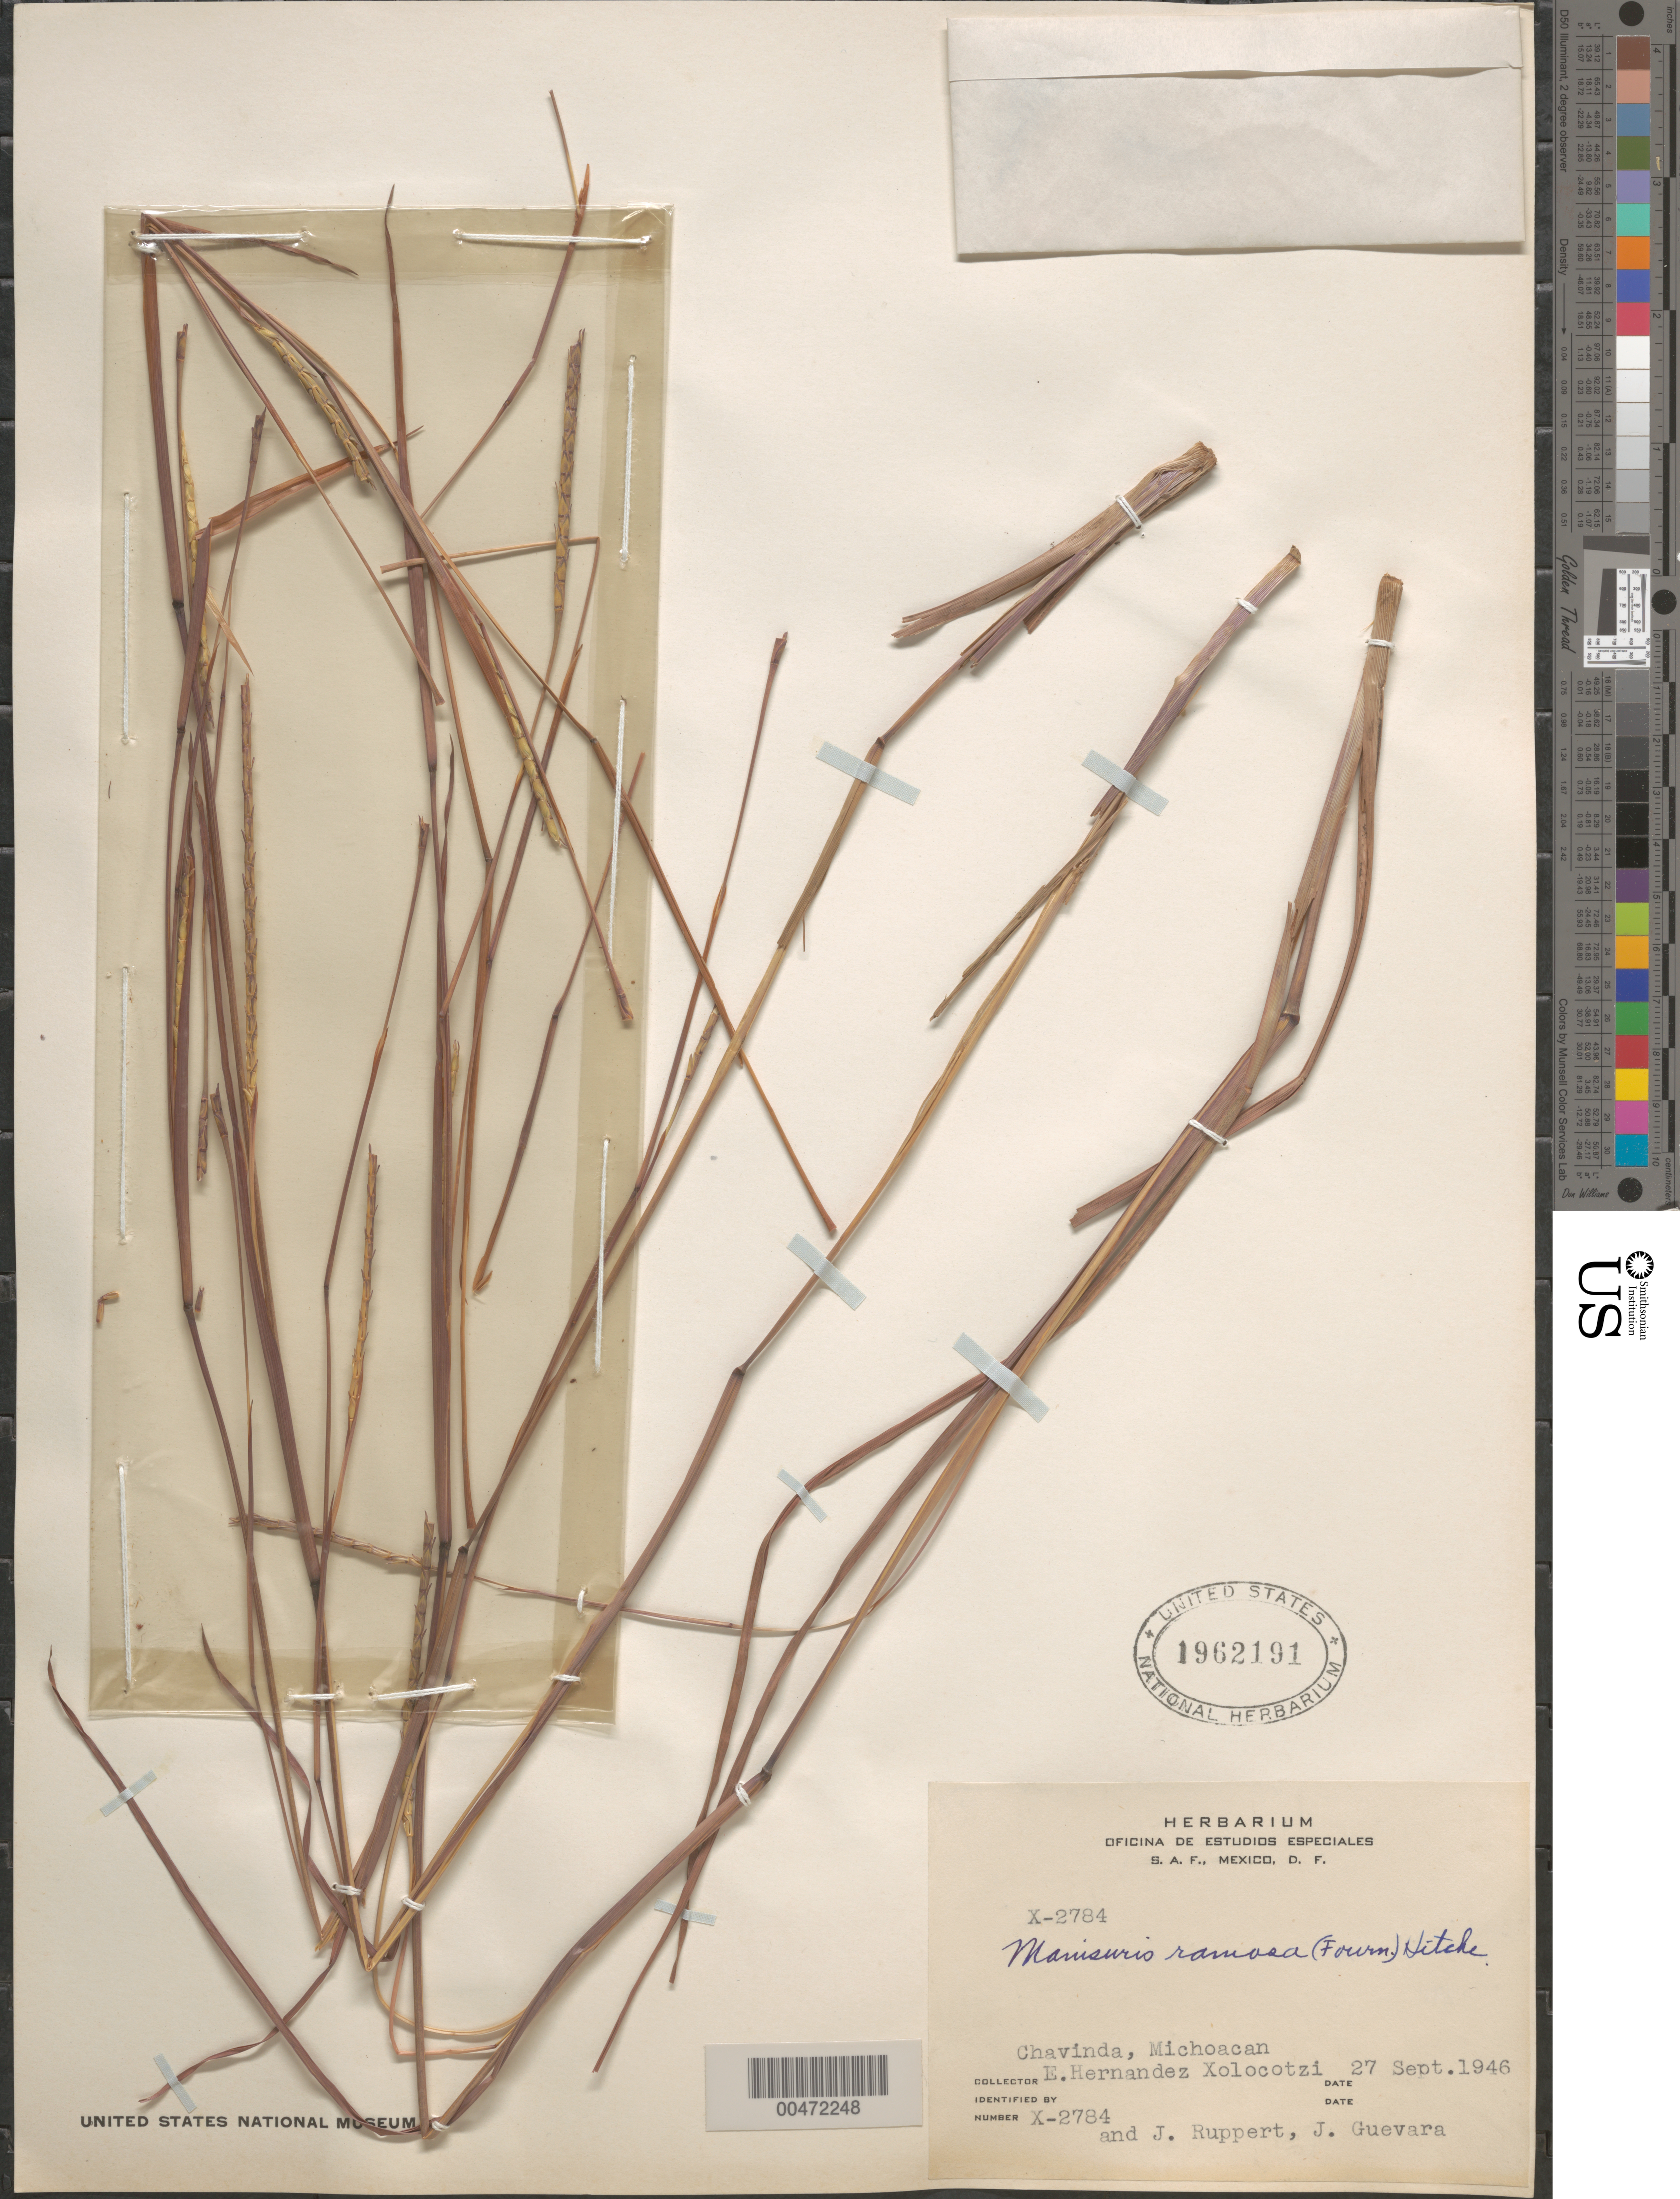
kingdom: Plantae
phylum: Tracheophyta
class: Liliopsida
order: Poales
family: Poaceae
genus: Mnesithea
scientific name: Mnesithea ramosa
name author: (E. Fourn.) de Koning & Sosef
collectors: E. I. Hernández-X., J. Ruppert & J. Guevara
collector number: X-2784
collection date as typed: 27 Sep 1946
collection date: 1946-09-27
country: Mexico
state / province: Michoacán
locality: Chavinda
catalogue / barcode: US 1962191